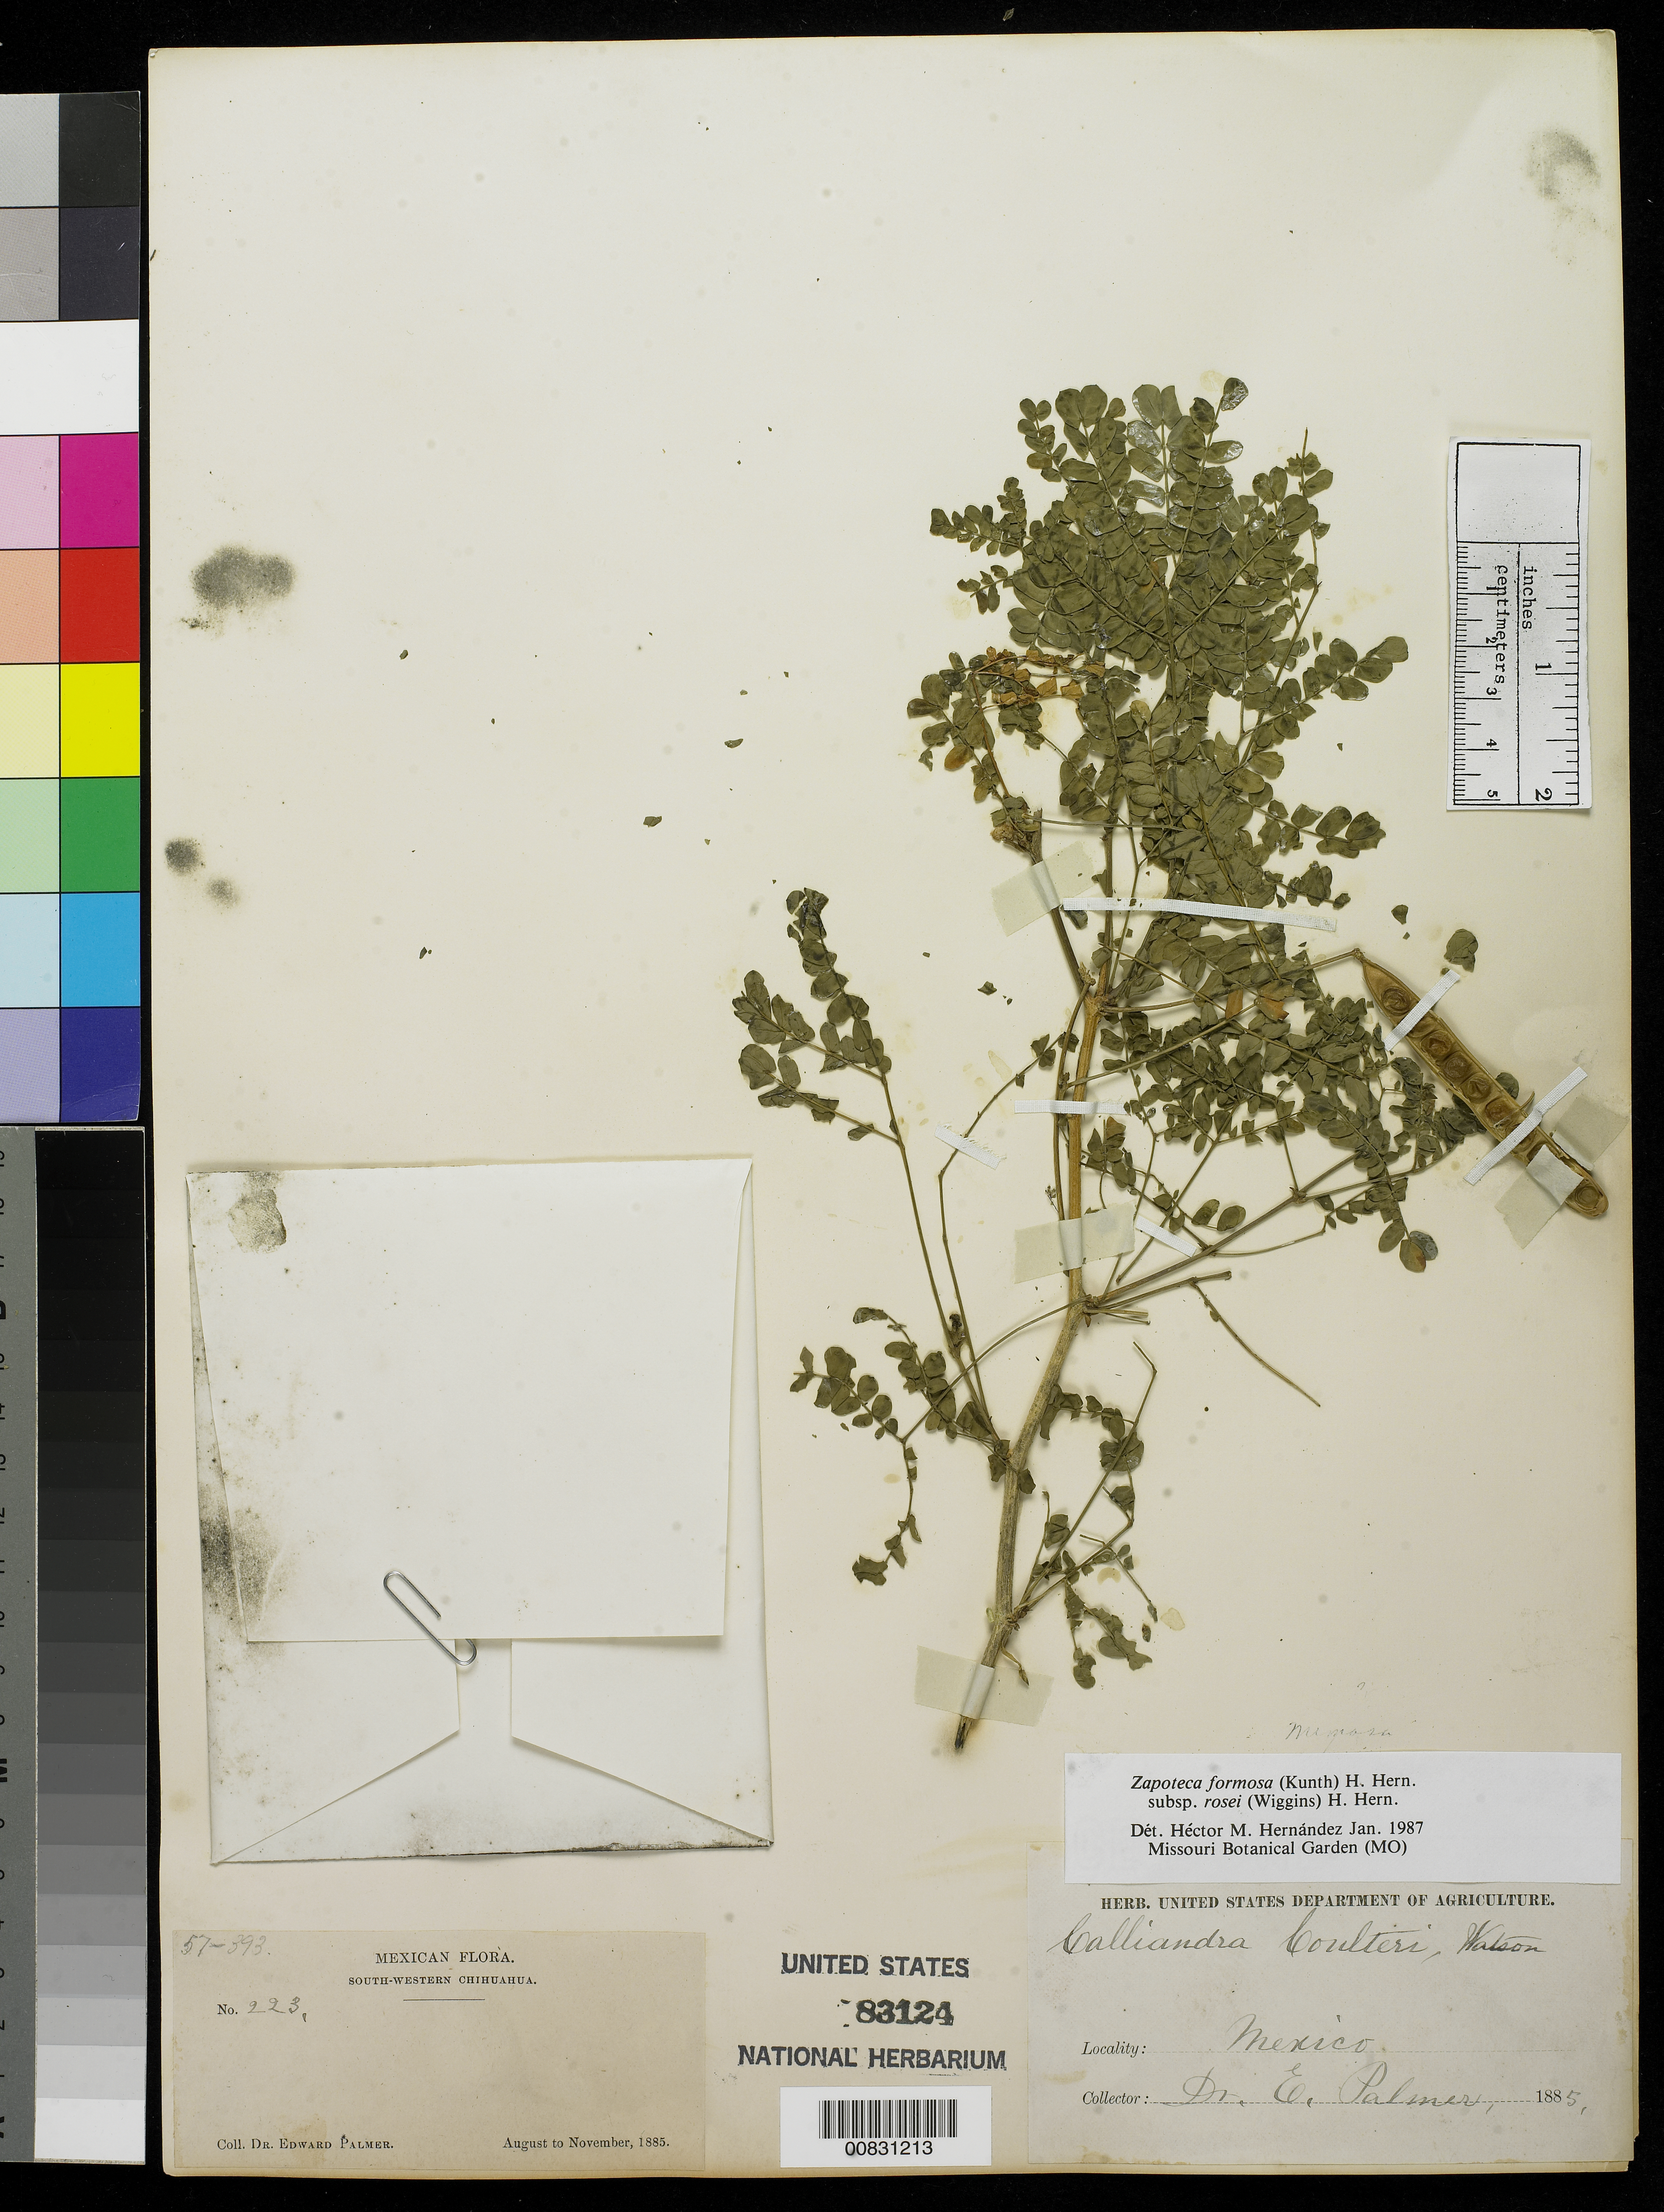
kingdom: Plantae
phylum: Tracheophyta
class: Magnoliopsida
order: Fabales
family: Fabaceae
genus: Zapoteca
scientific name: Zapoteca formosa subsp. rosei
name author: (Wiggins) H.M. Hern.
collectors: E. Palmer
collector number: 223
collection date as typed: Aug 1885 to -- Nov 1885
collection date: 1885-08/1885-11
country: Mexico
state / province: Chihuahua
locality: South-Western Chihuahua.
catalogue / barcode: US 83124